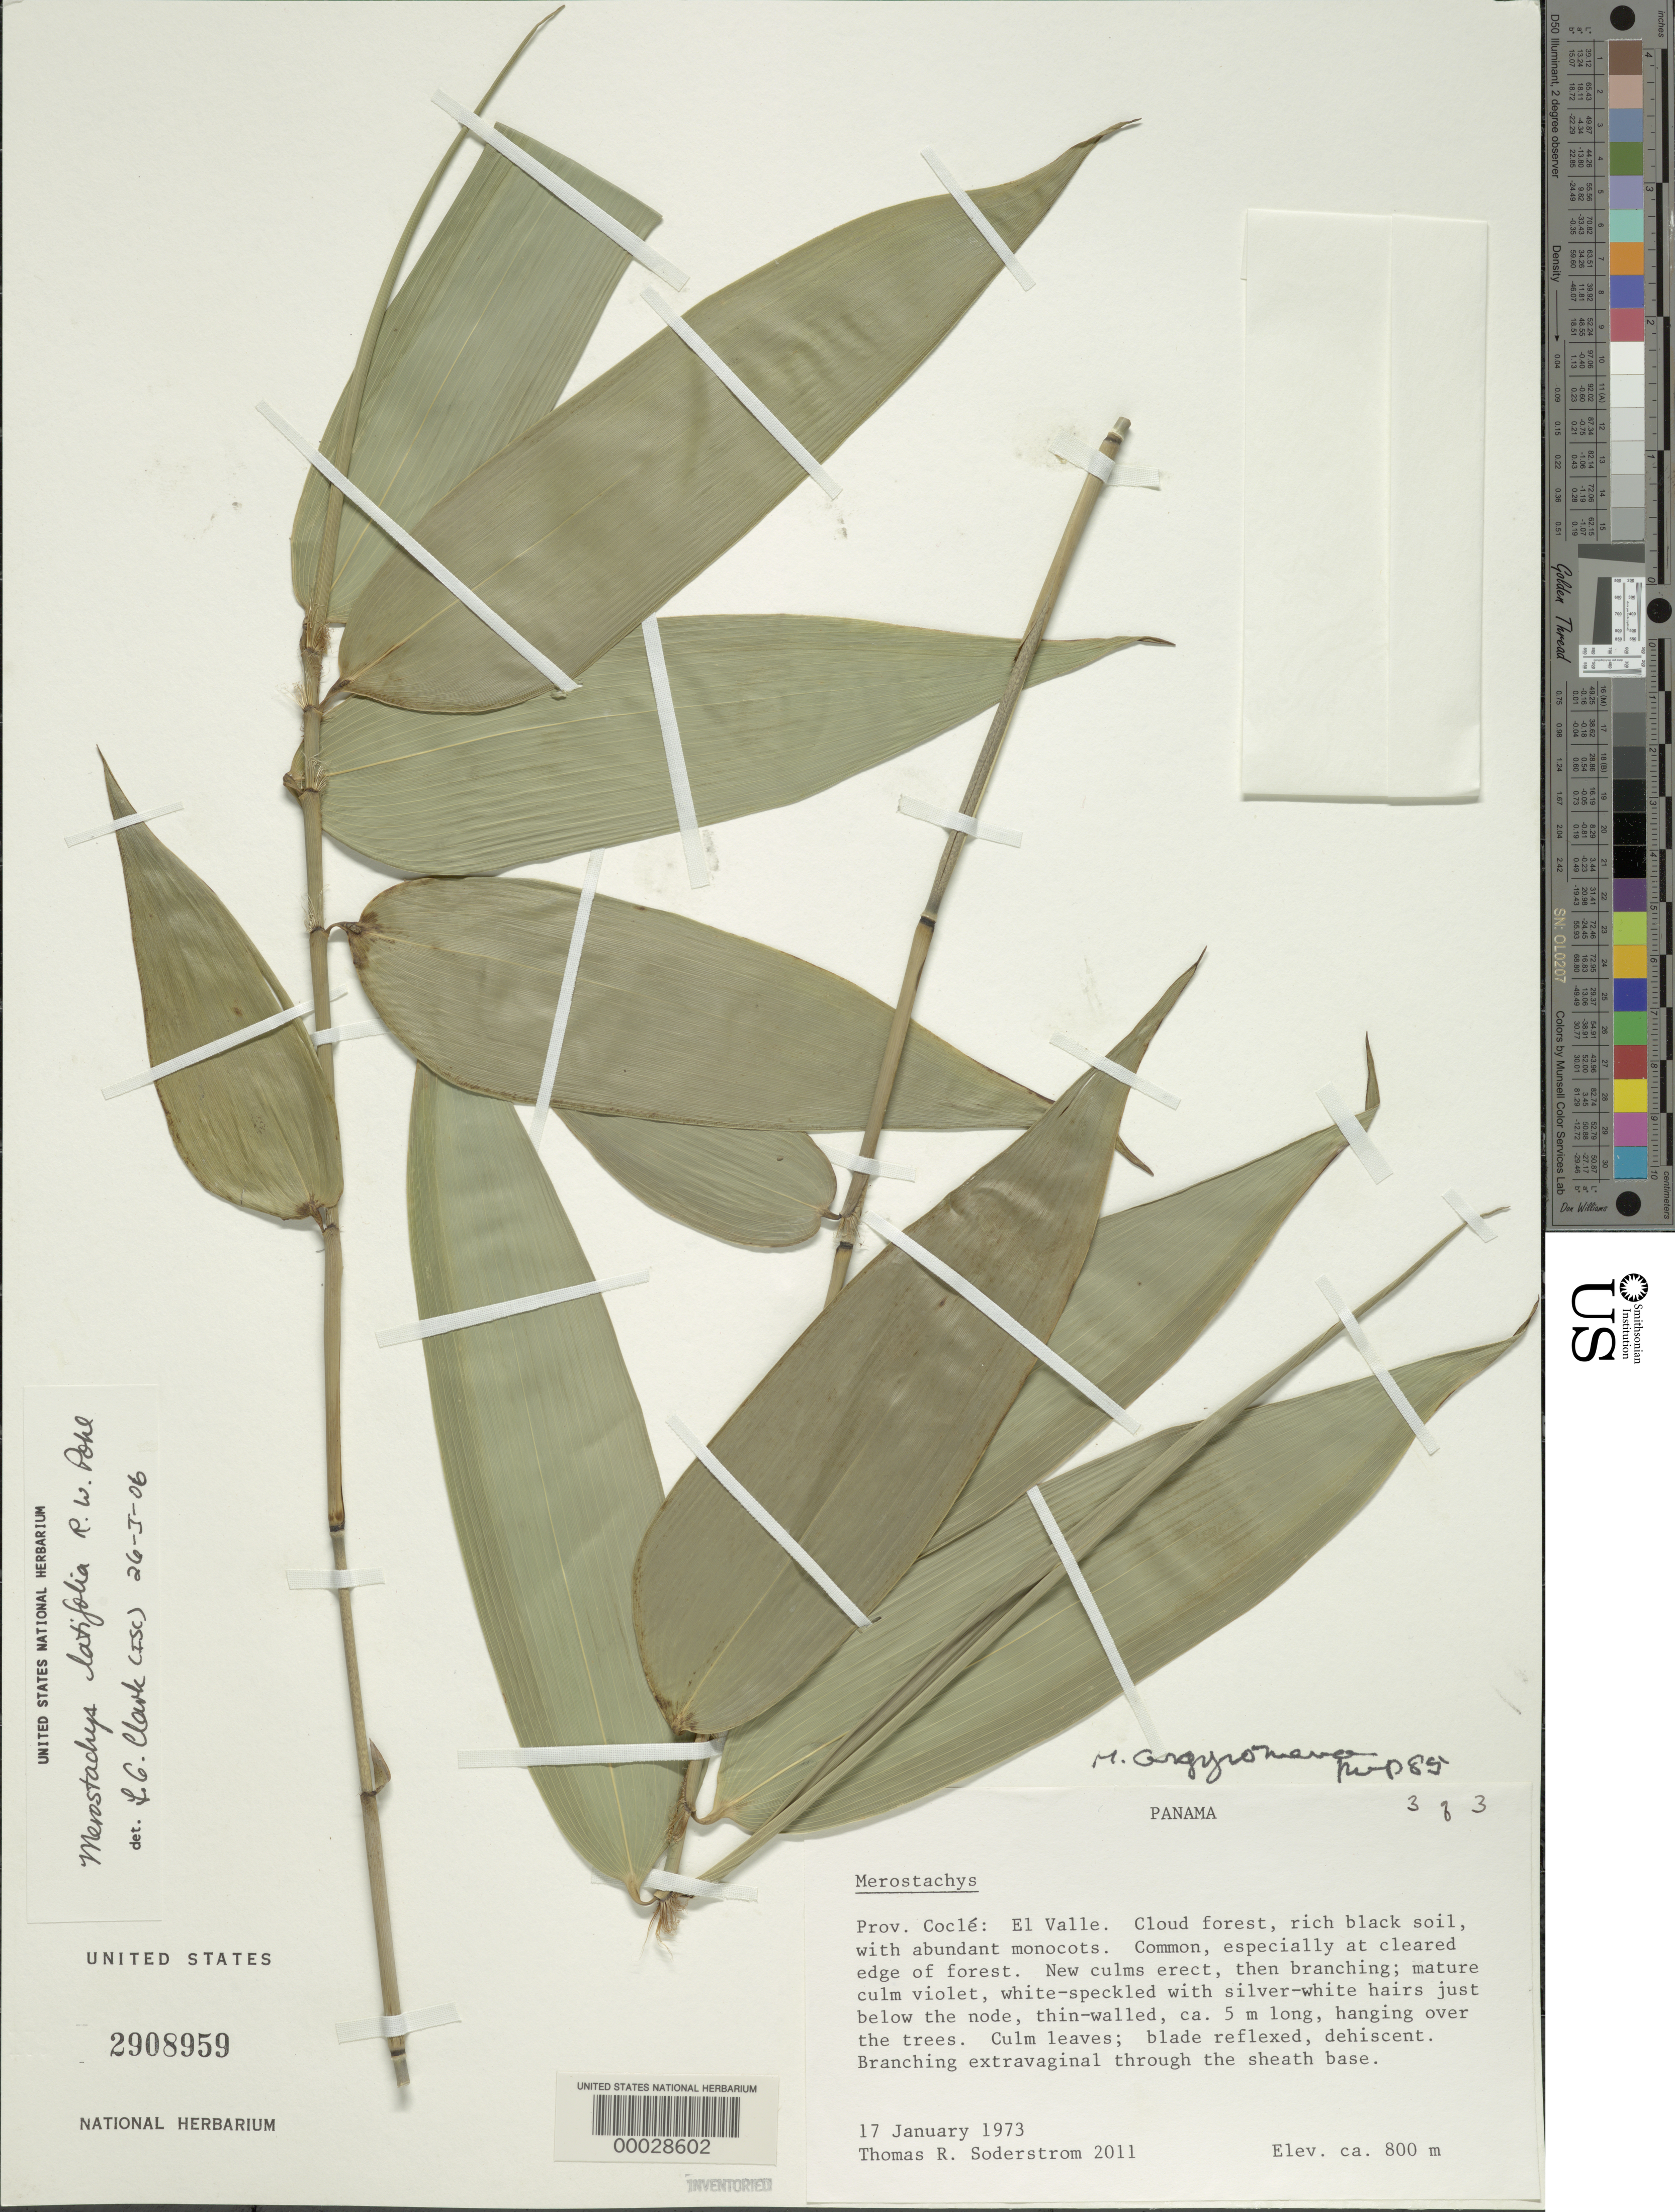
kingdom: Plantae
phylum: Tracheophyta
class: Liliopsida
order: Poales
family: Poaceae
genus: Merostachys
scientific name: Merostachys latifolia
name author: R.W. Pohl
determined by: Clark, Lynn G., (ISC), Iowa State University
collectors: T. R. Soderstrom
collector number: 2011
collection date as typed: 17 Jan 1973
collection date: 1973-01-17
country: Panama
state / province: Coclé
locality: El Valle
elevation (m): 800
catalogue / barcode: US 2908959